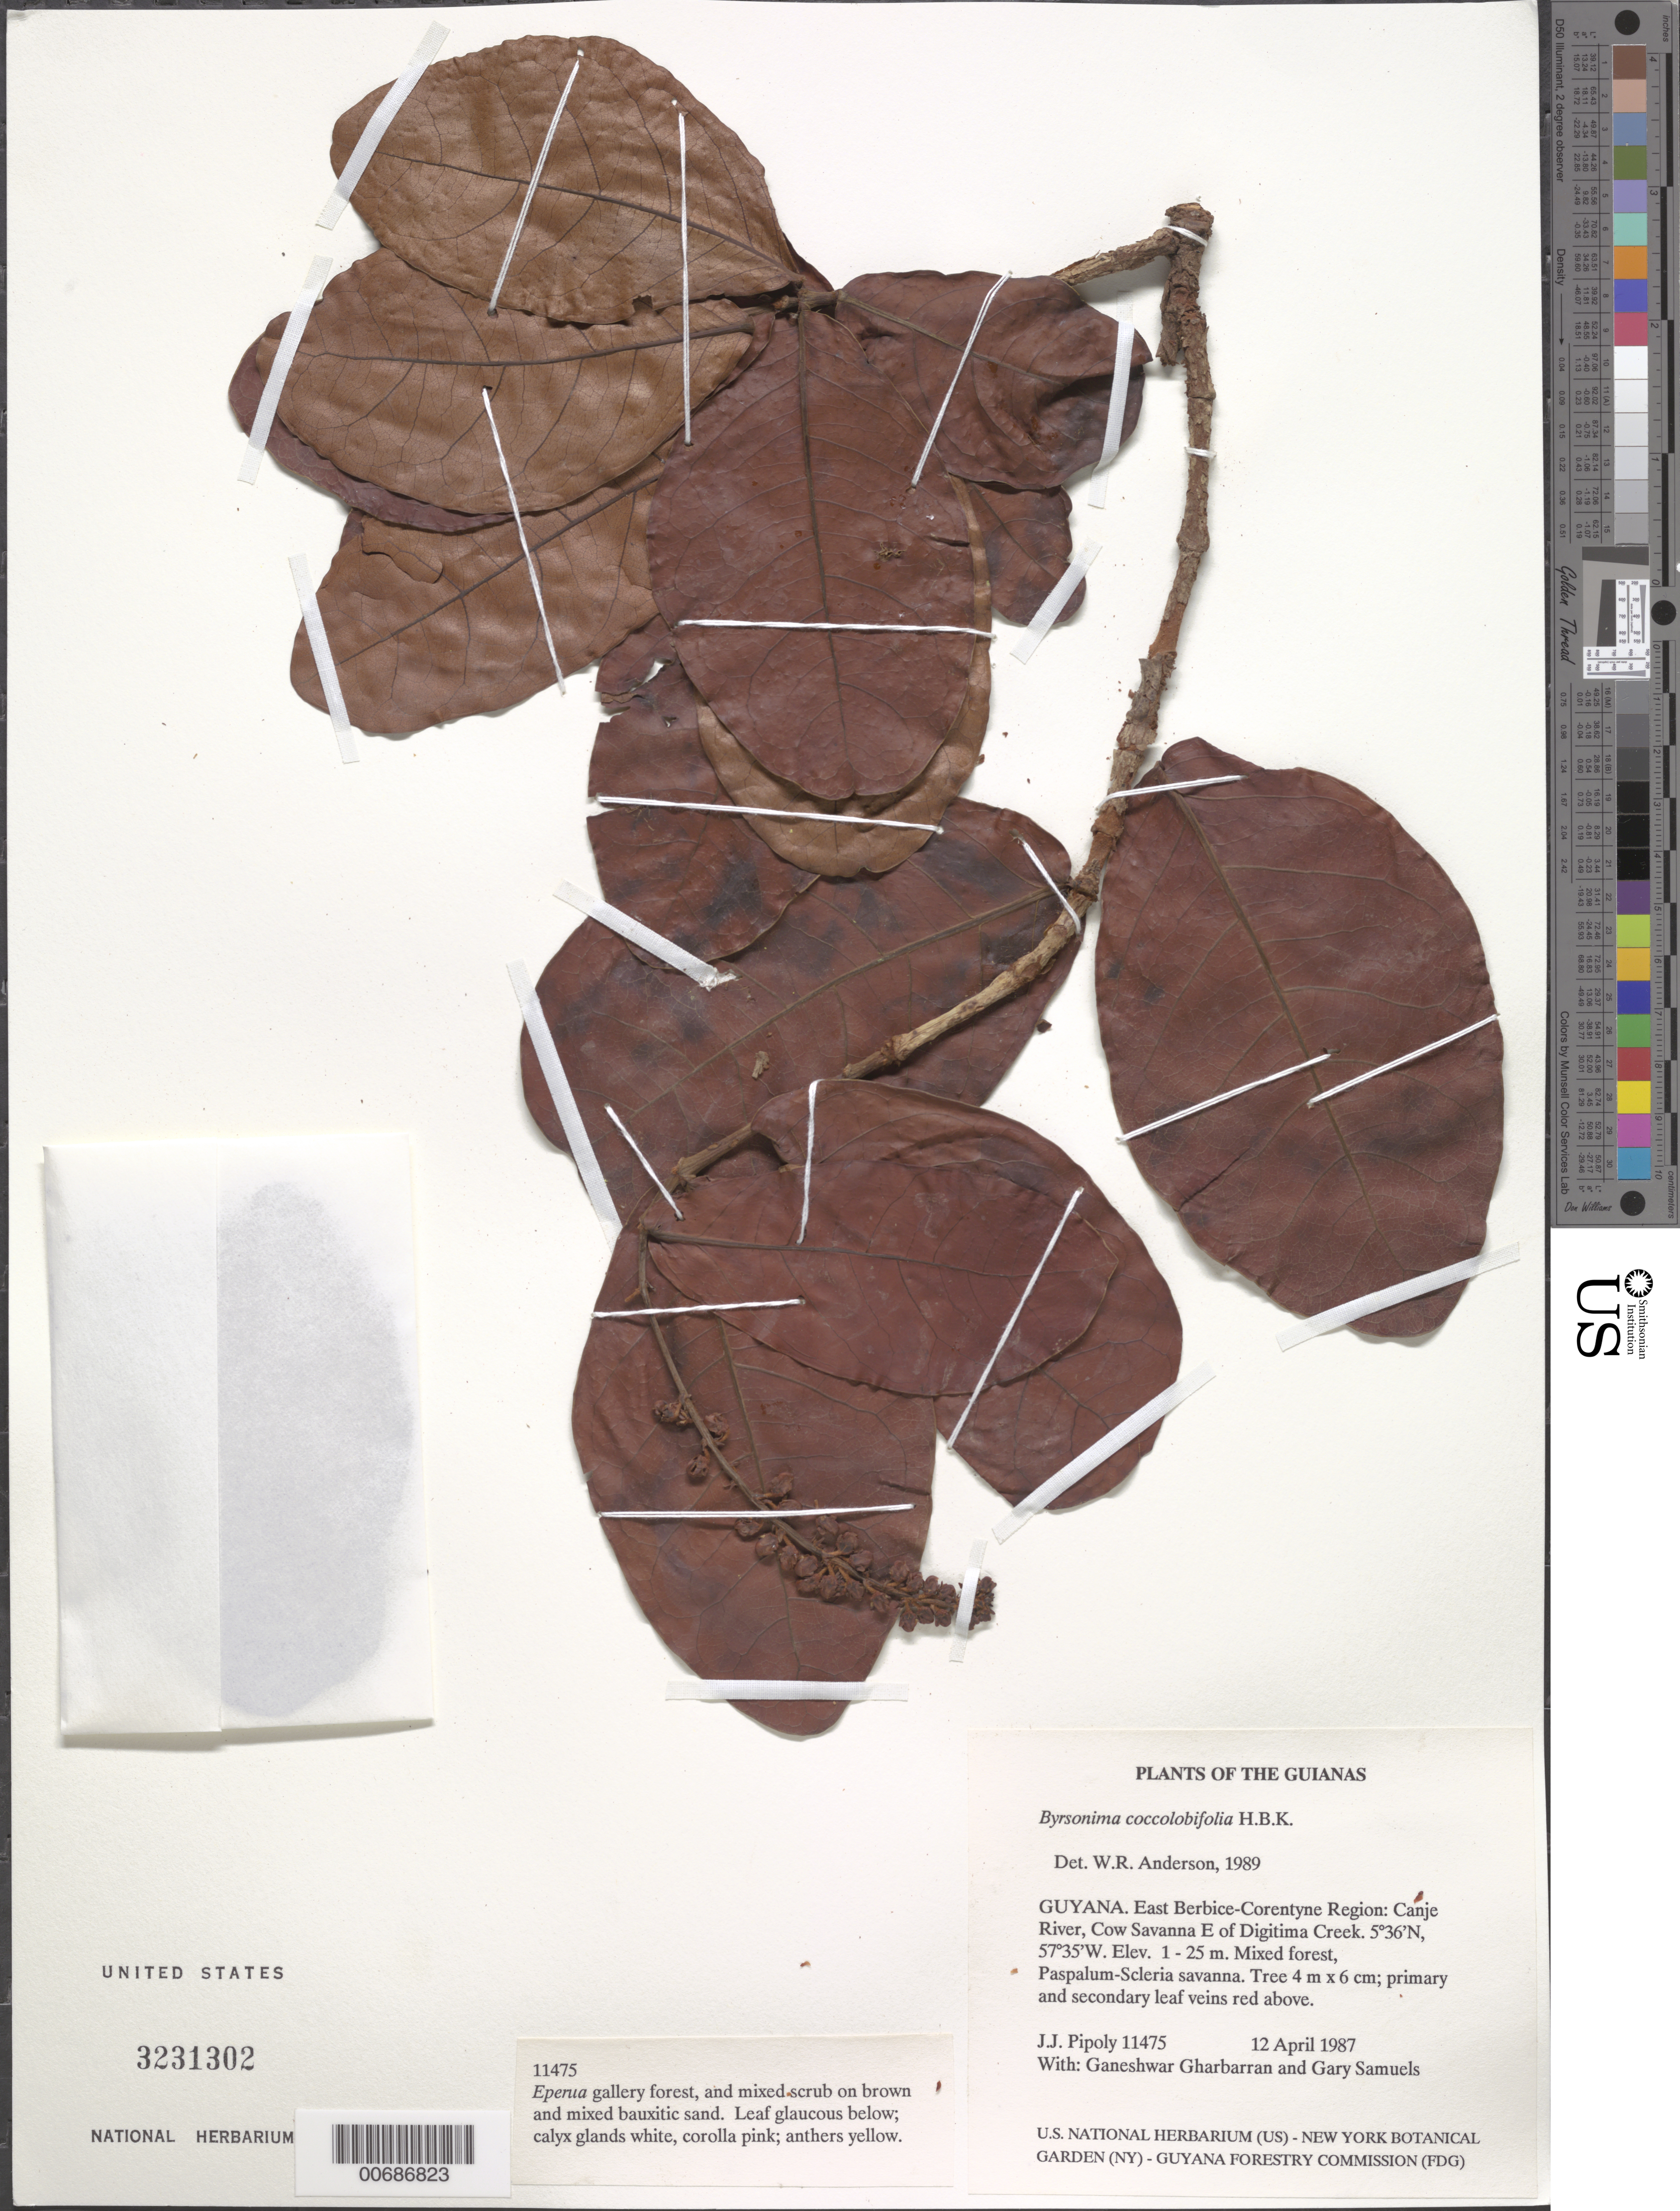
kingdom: Plantae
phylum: Tracheophyta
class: Magnoliopsida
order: Malpighiales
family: Malpighiaceae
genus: Byrsonima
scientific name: Byrsonima coccolobifolia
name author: Kunth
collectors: J. J. Pipoly, G. Gharbarran & G. Samuels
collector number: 11475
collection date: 1987-04-12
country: Guyana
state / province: E. Berbice-Corentyne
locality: The Guianas. East Berbice-Corentyne Region: Canje River, Cow Savanna E of Digitima Creek.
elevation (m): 1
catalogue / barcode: US 3231302